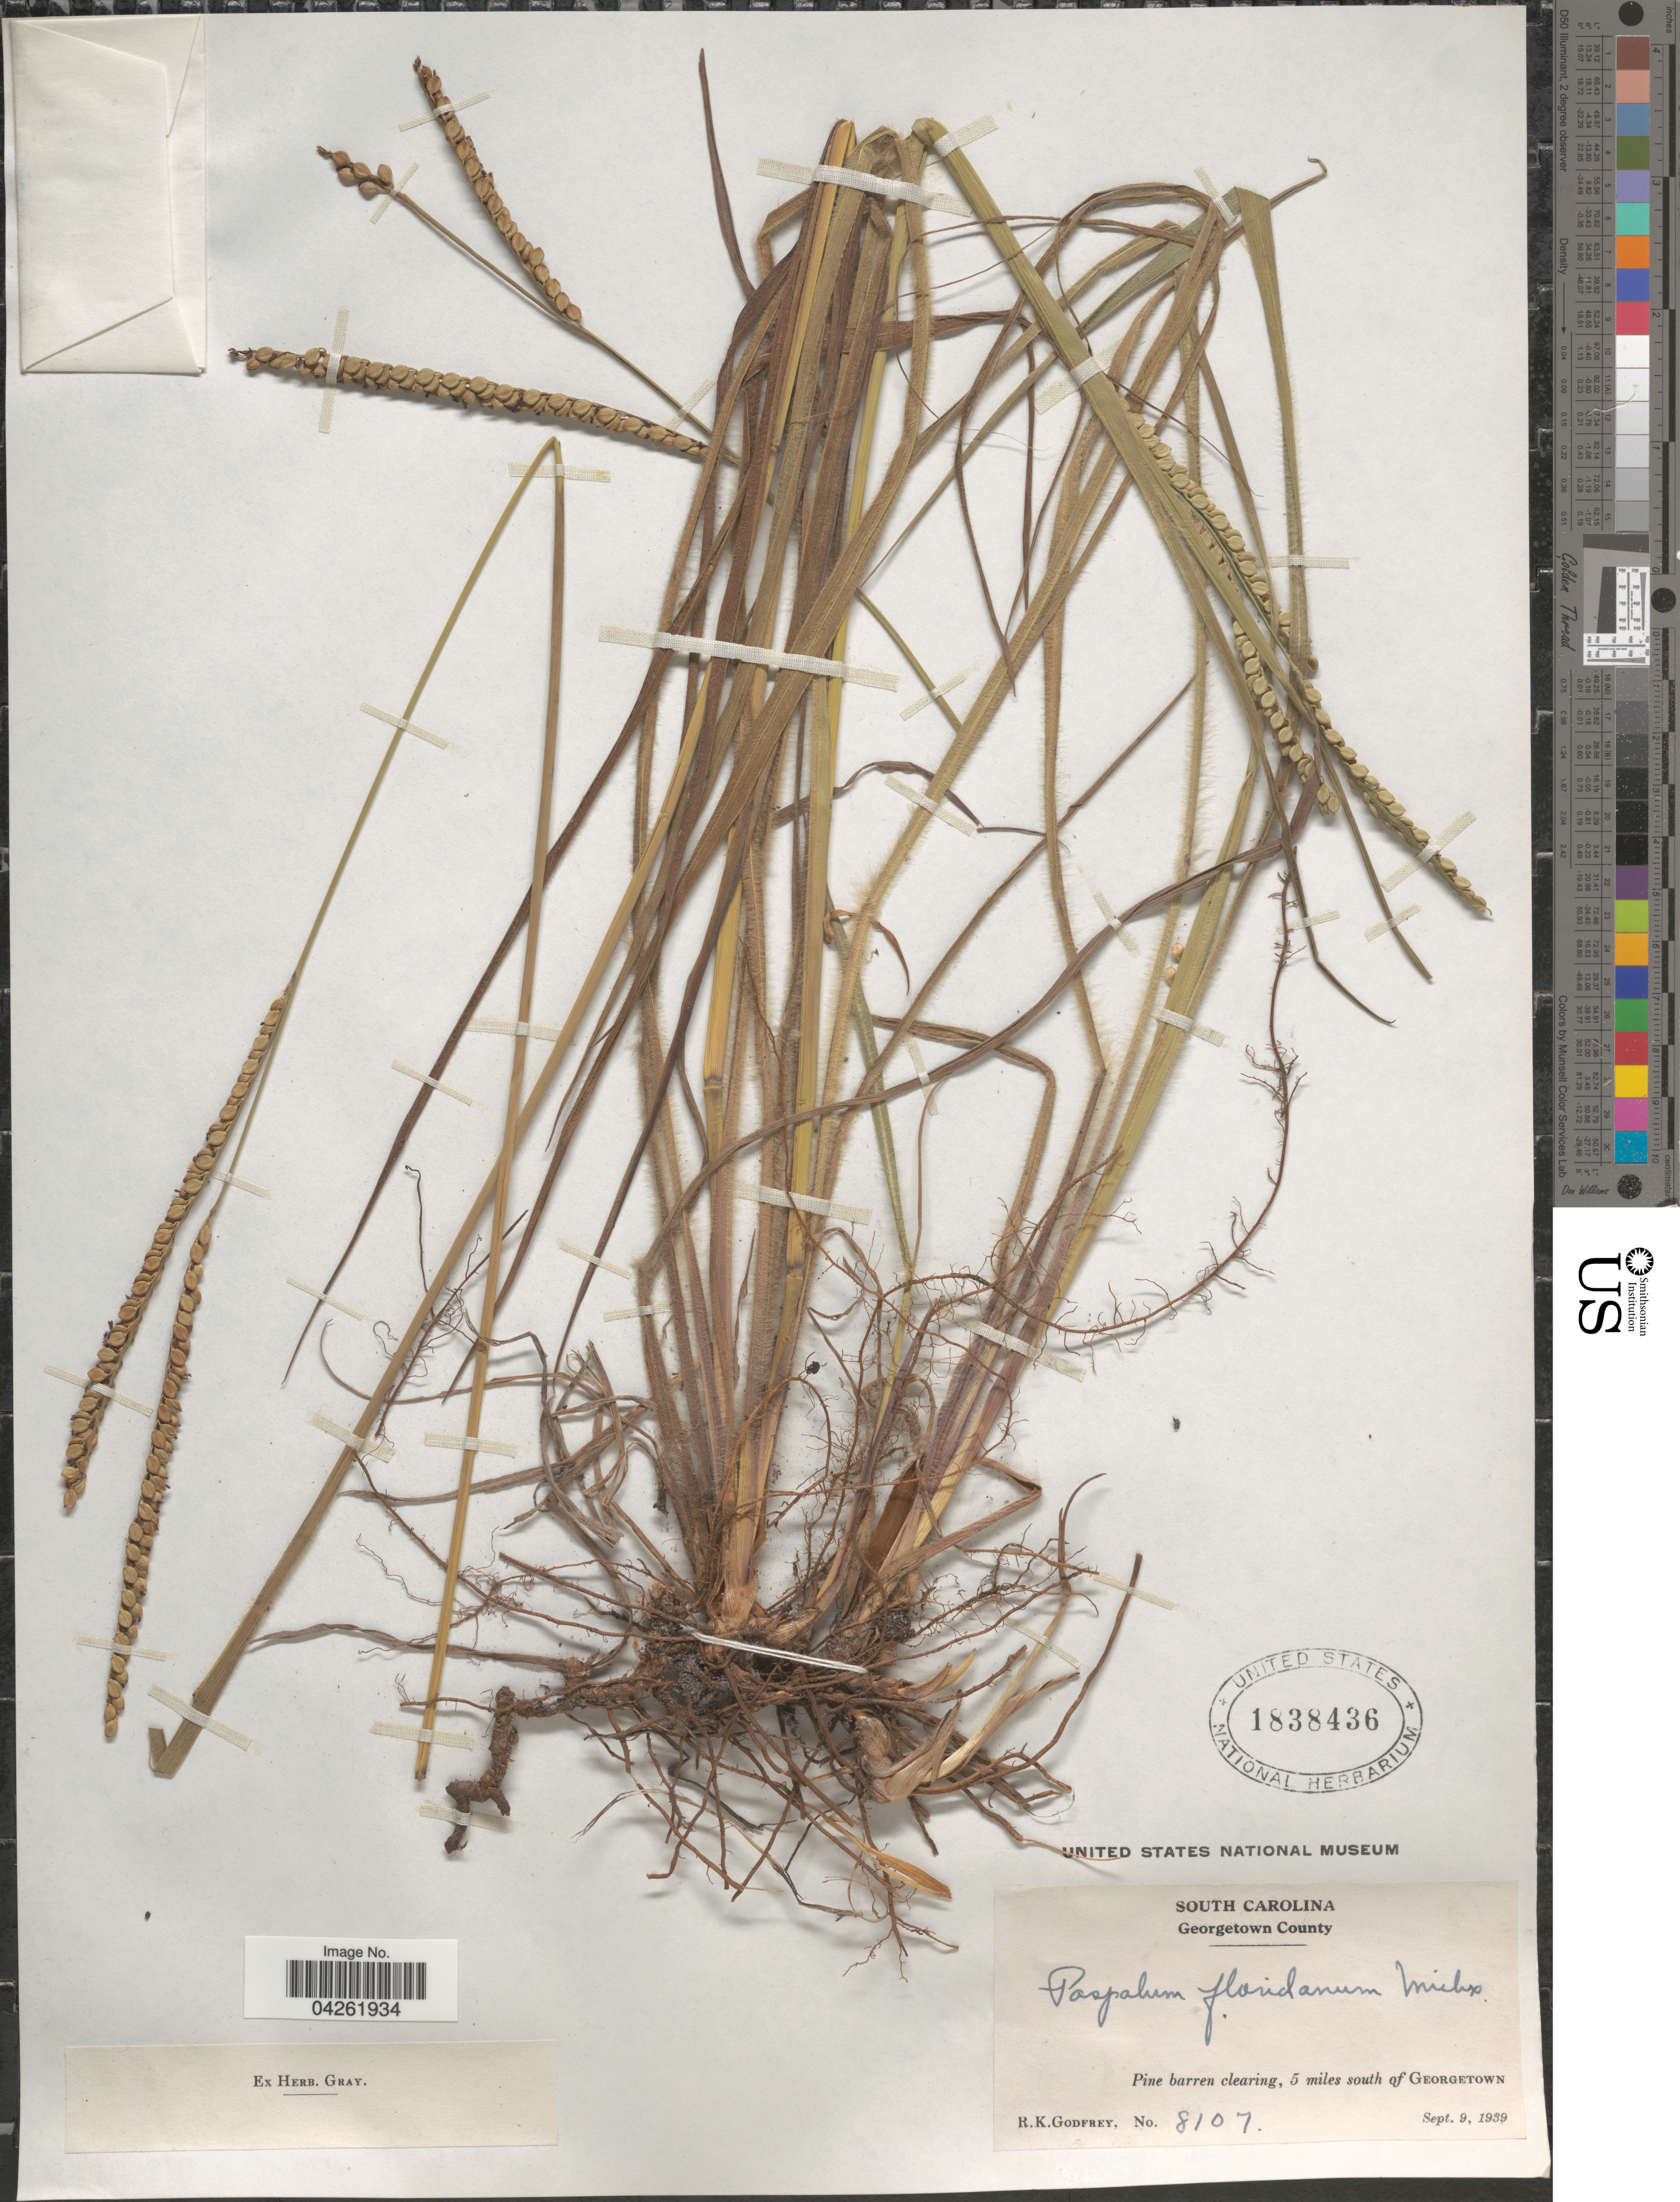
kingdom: Plantae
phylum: Tracheophyta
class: Liliopsida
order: Poales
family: Poaceae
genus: Paspalum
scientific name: Paspalum floridanum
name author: Michx.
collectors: R. K. Godfrey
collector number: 8107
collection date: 1939-09-09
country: United States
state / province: South Carolina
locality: Georgetown County. Pine barren clearing, 5 miles south of Georgetwon.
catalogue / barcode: US 1838436